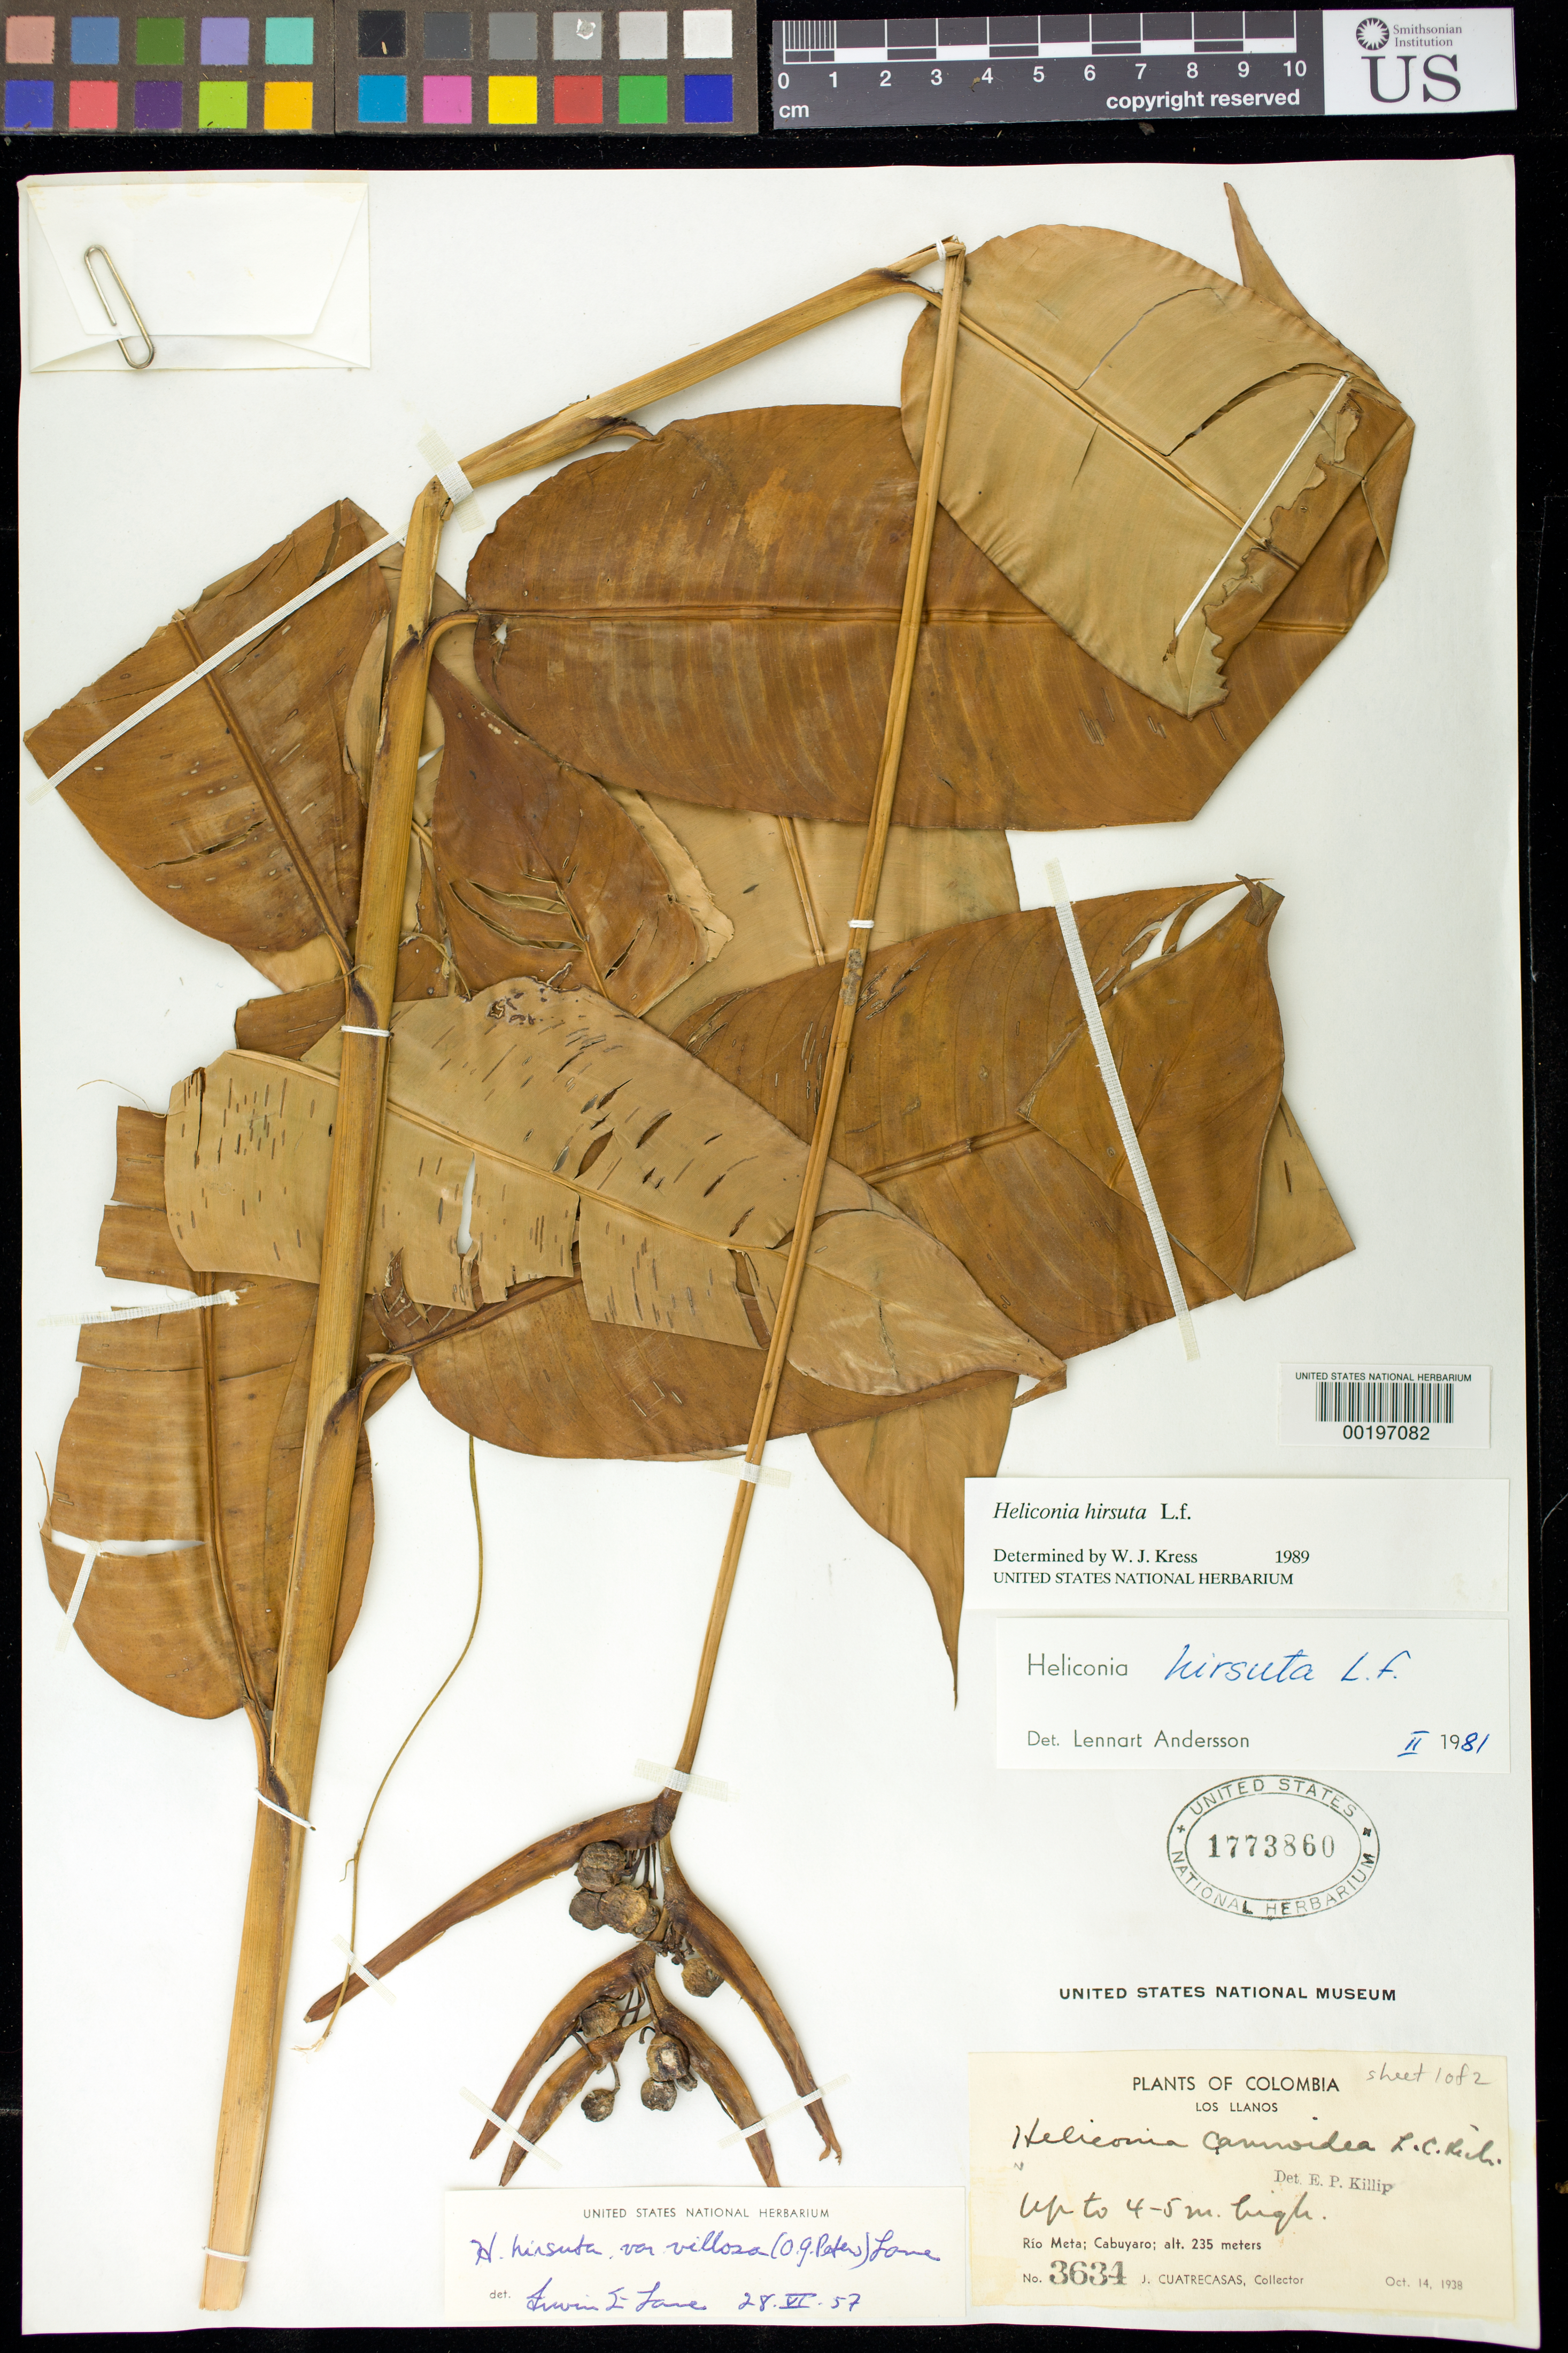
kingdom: Plantae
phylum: Tracheophyta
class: Liliopsida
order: Zingiberales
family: Heliconiaceae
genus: Heliconia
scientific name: Heliconia hirsuta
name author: L. f.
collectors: J. Cuatrecasas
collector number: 3634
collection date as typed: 14 Oct 1938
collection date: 1938-10-14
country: Colombia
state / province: Meta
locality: Los Llanos, Rio Meta, Cabuyaro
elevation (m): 235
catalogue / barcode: US 1773860